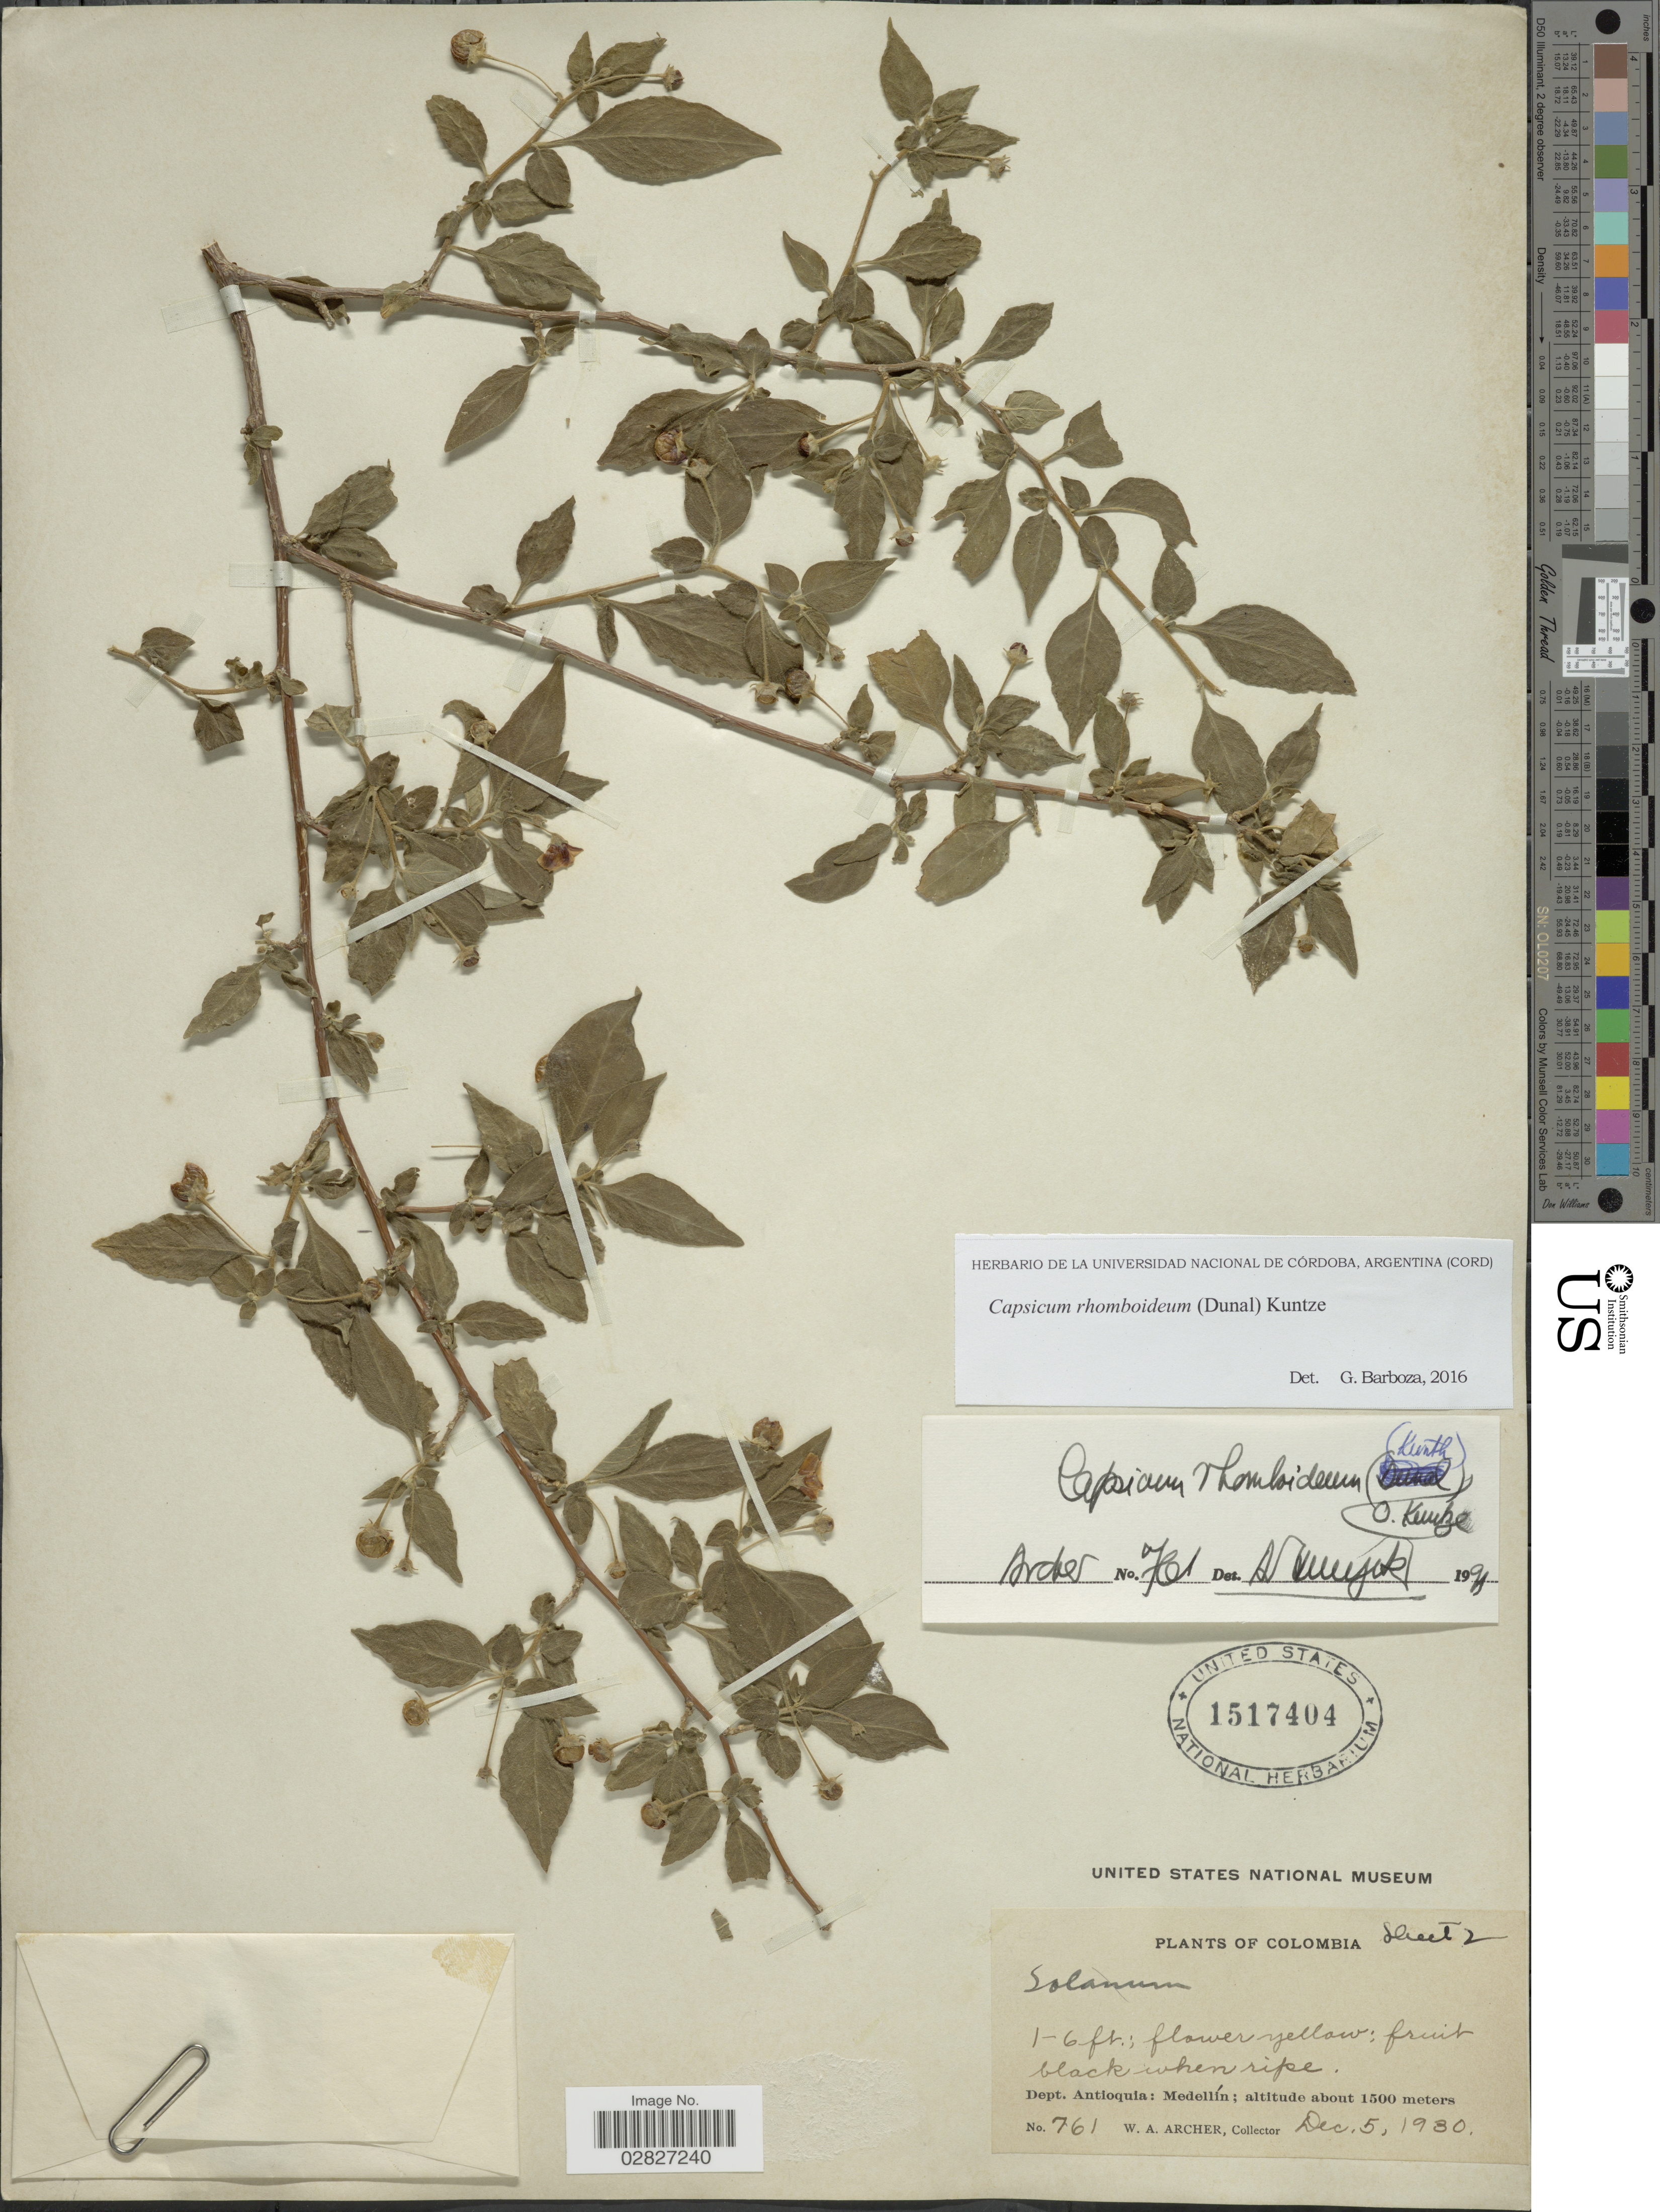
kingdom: Plantae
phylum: Tracheophyta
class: Magnoliopsida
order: Solanales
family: Solanaceae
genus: Capsicum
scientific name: Capsicum rhomboideum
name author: (Humb. & Bonpl. ex Dunal) Kuntze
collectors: W. A. Archer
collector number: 761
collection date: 1930-12-05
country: Colombia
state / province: Antioquia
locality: Dept. Antioquia: Medellín.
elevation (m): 1500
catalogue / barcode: US 1517404